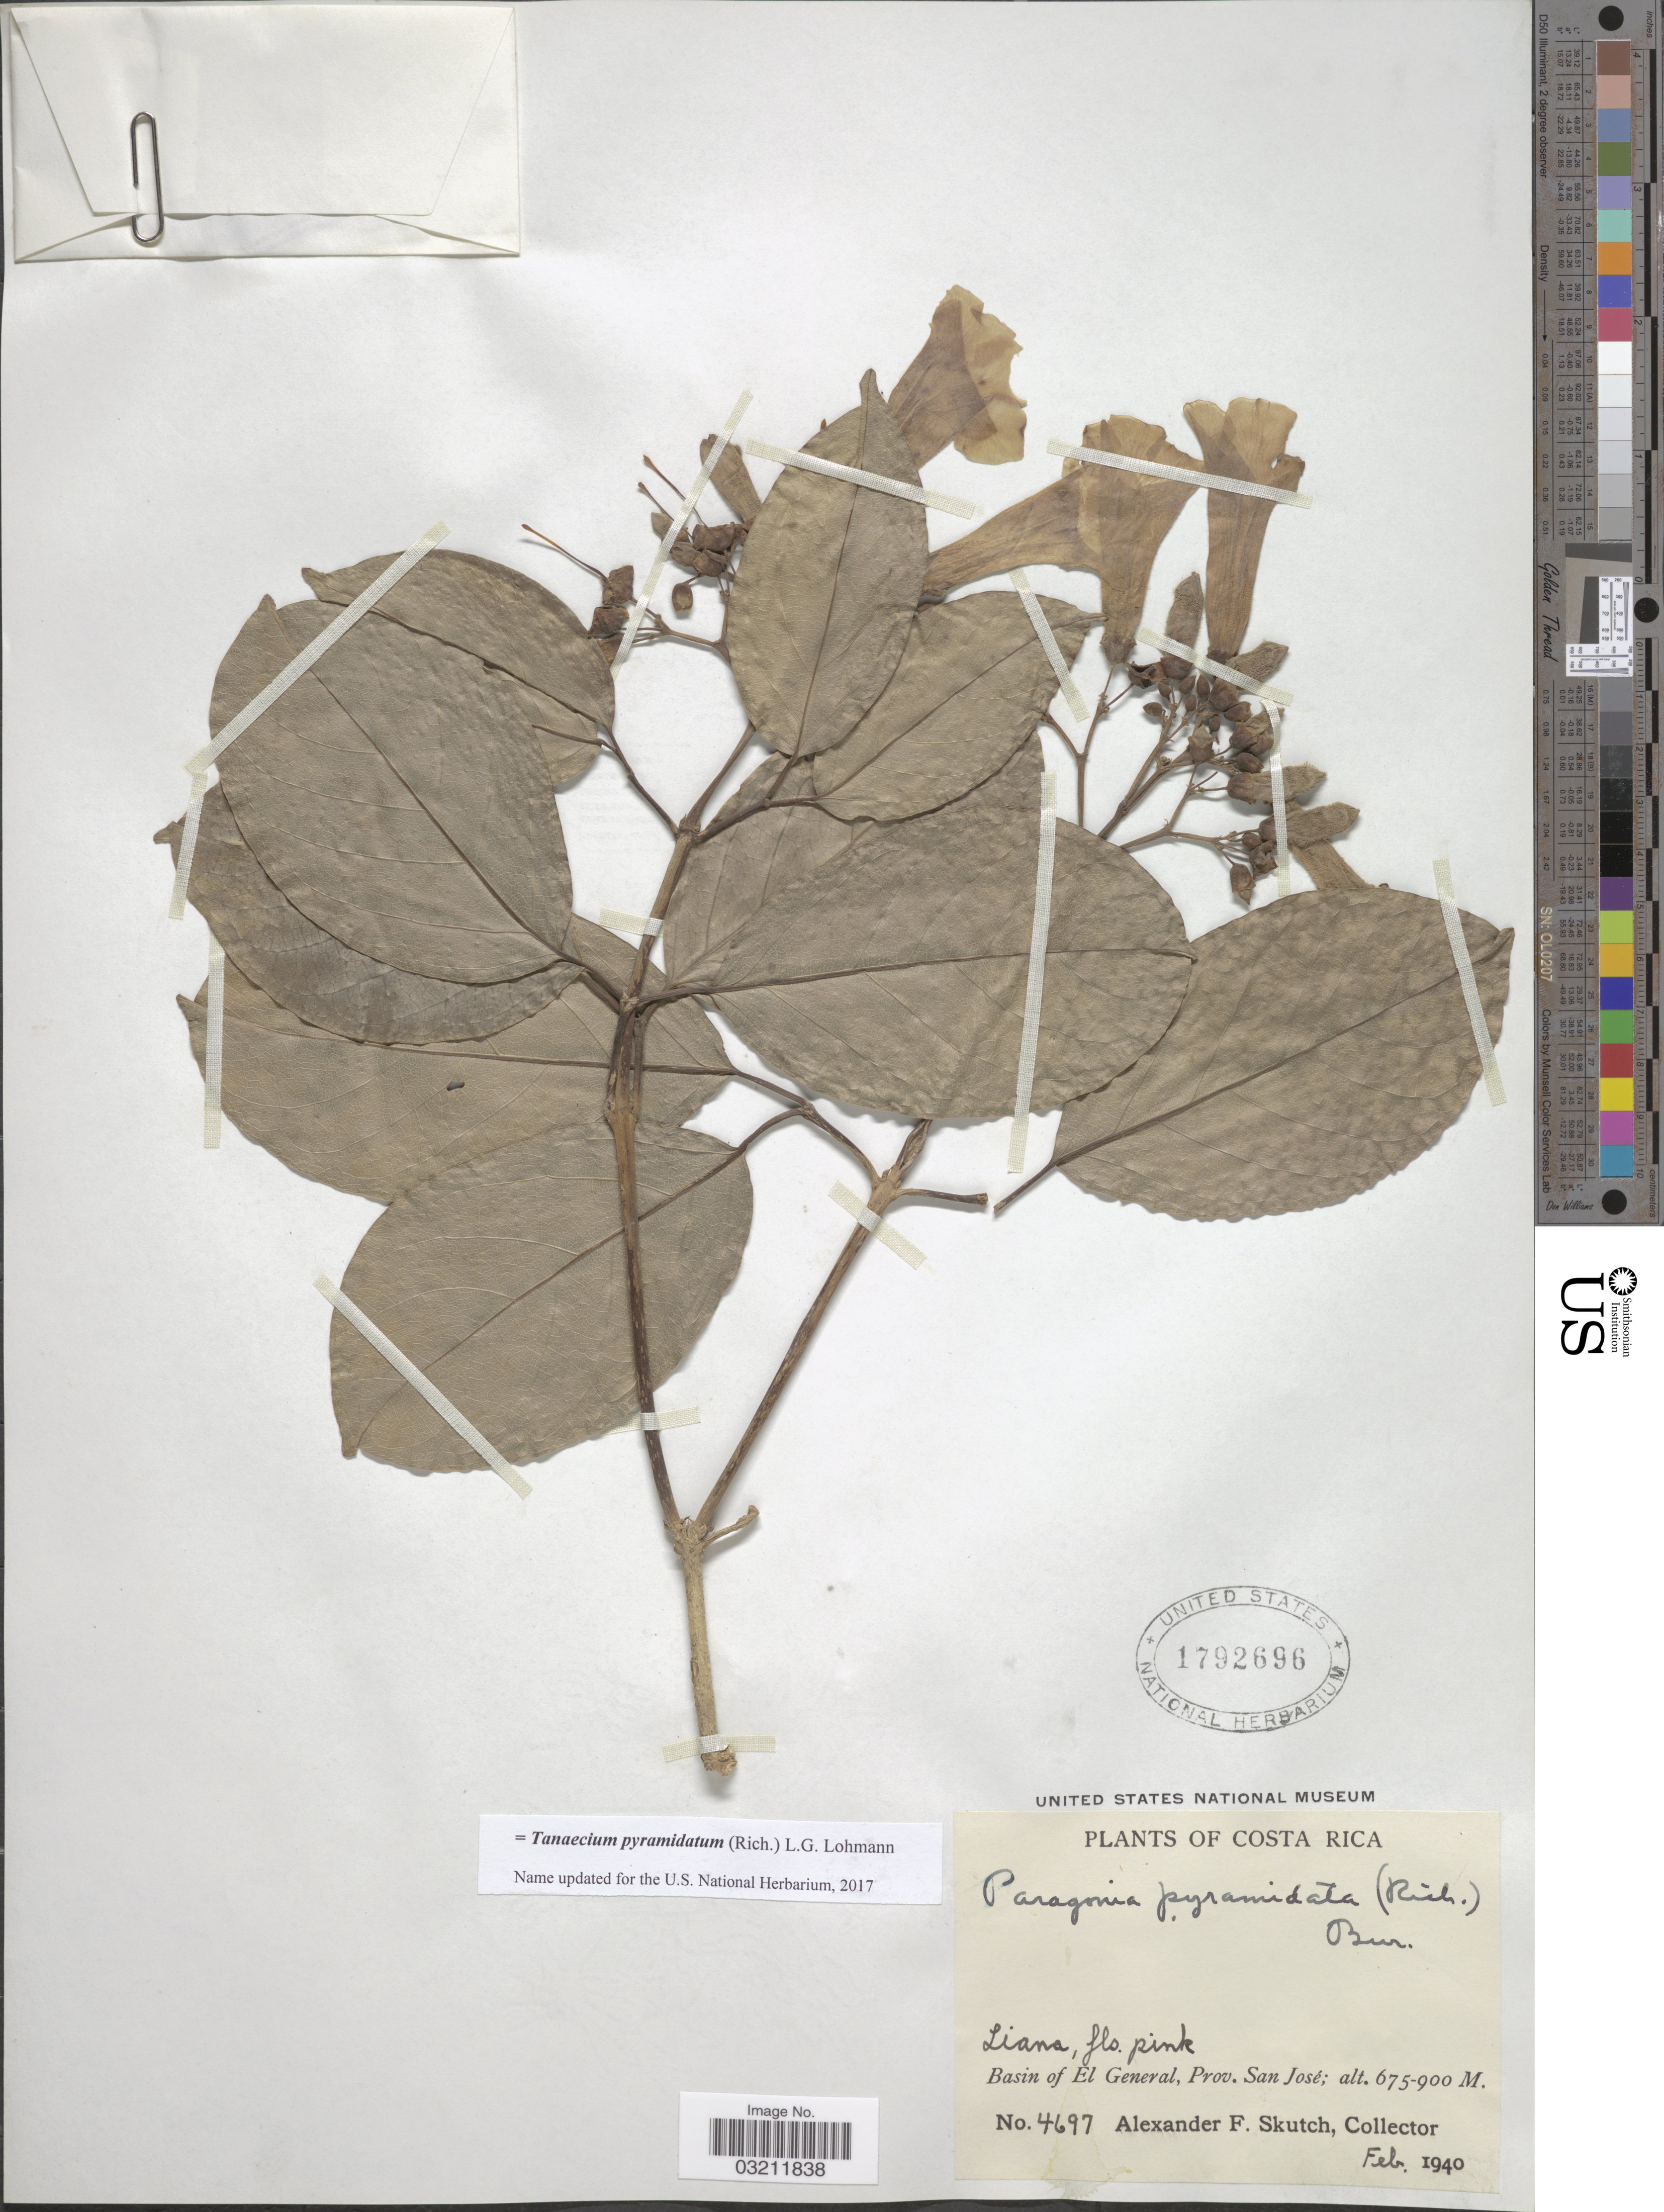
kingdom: Plantae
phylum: Tracheophyta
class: Magnoliopsida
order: Lamiales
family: Bignoniaceae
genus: Tanaecium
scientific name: Tanaecium pyramidatum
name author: (Rich.) L.G. Lohmann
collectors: A. F. Skutch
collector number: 4697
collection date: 1940-02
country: Costa Rica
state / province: San José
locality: Basin of El General.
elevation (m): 675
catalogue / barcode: US 1792696